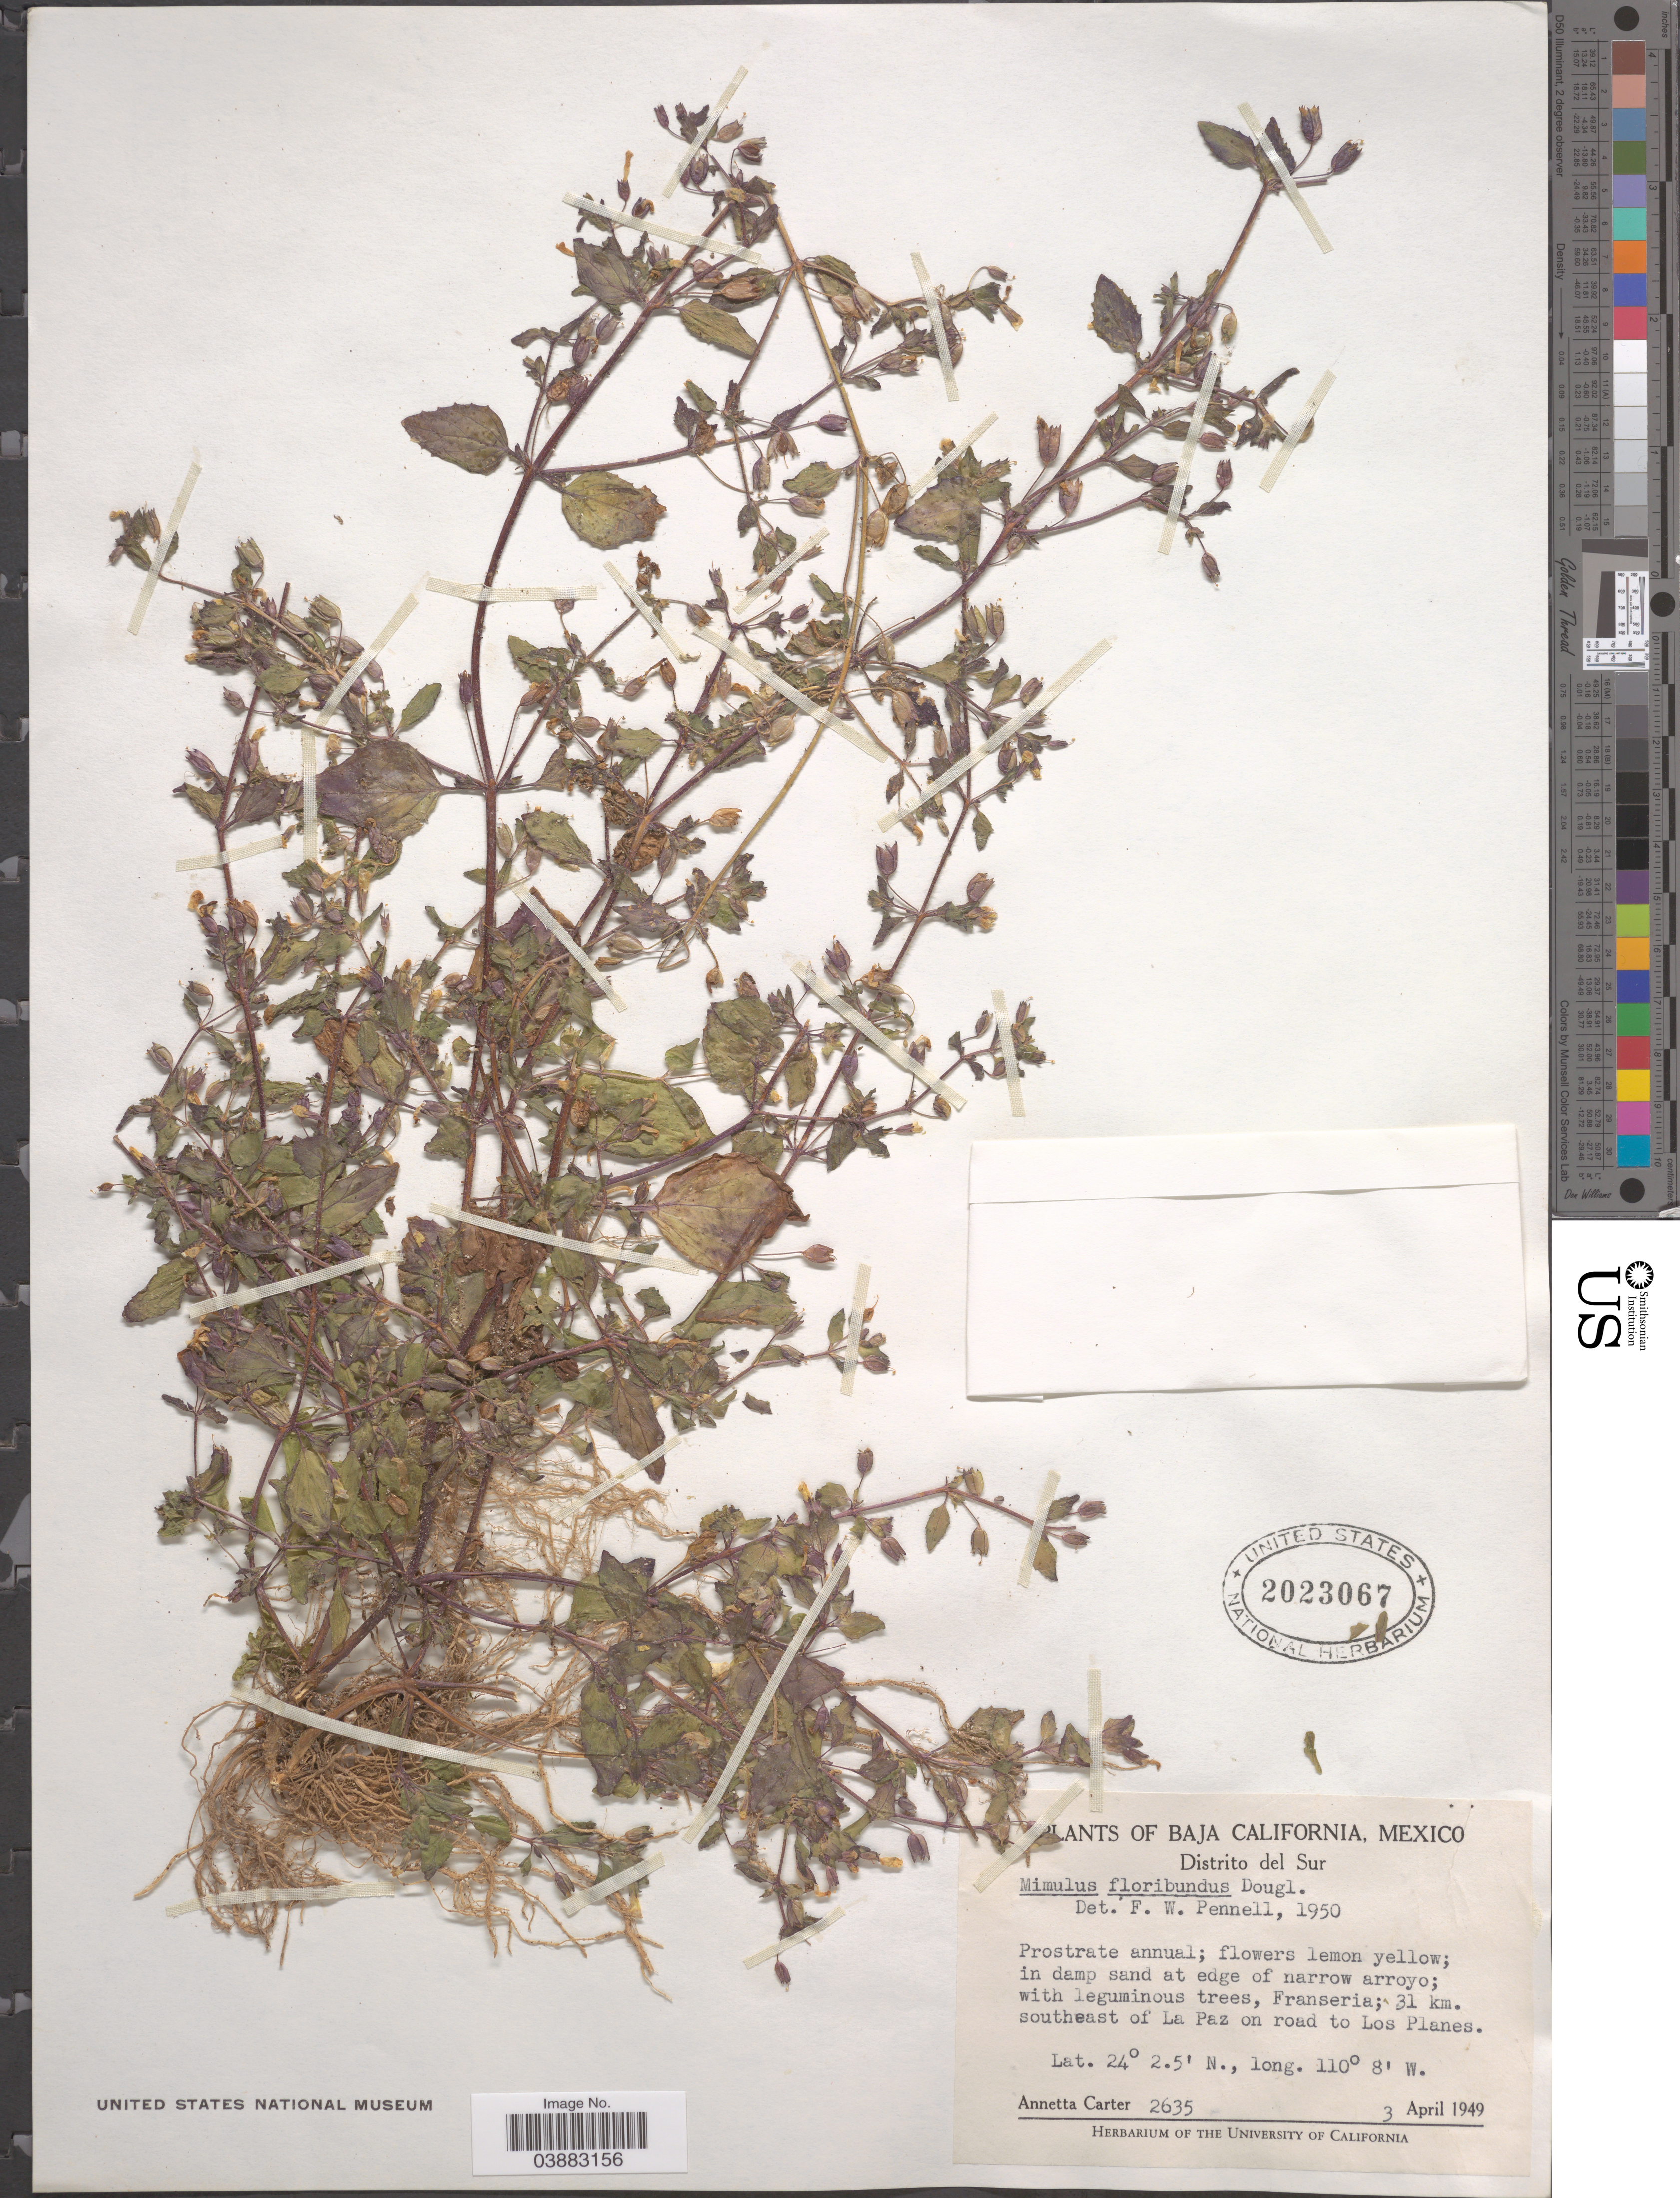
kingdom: Plantae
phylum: Tracheophyta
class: Magnoliopsida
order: Lamiales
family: Phrymaceae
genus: Mimulus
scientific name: Mimulus floribundus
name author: Douglas ex Lindl.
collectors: A. Carter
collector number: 2635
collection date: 1949-04-03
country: Mexico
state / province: Baja California Sur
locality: Distrito del Sur. Franseria; 31 km. southeast of La Paz on road to Los Planes.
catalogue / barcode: US 2023067